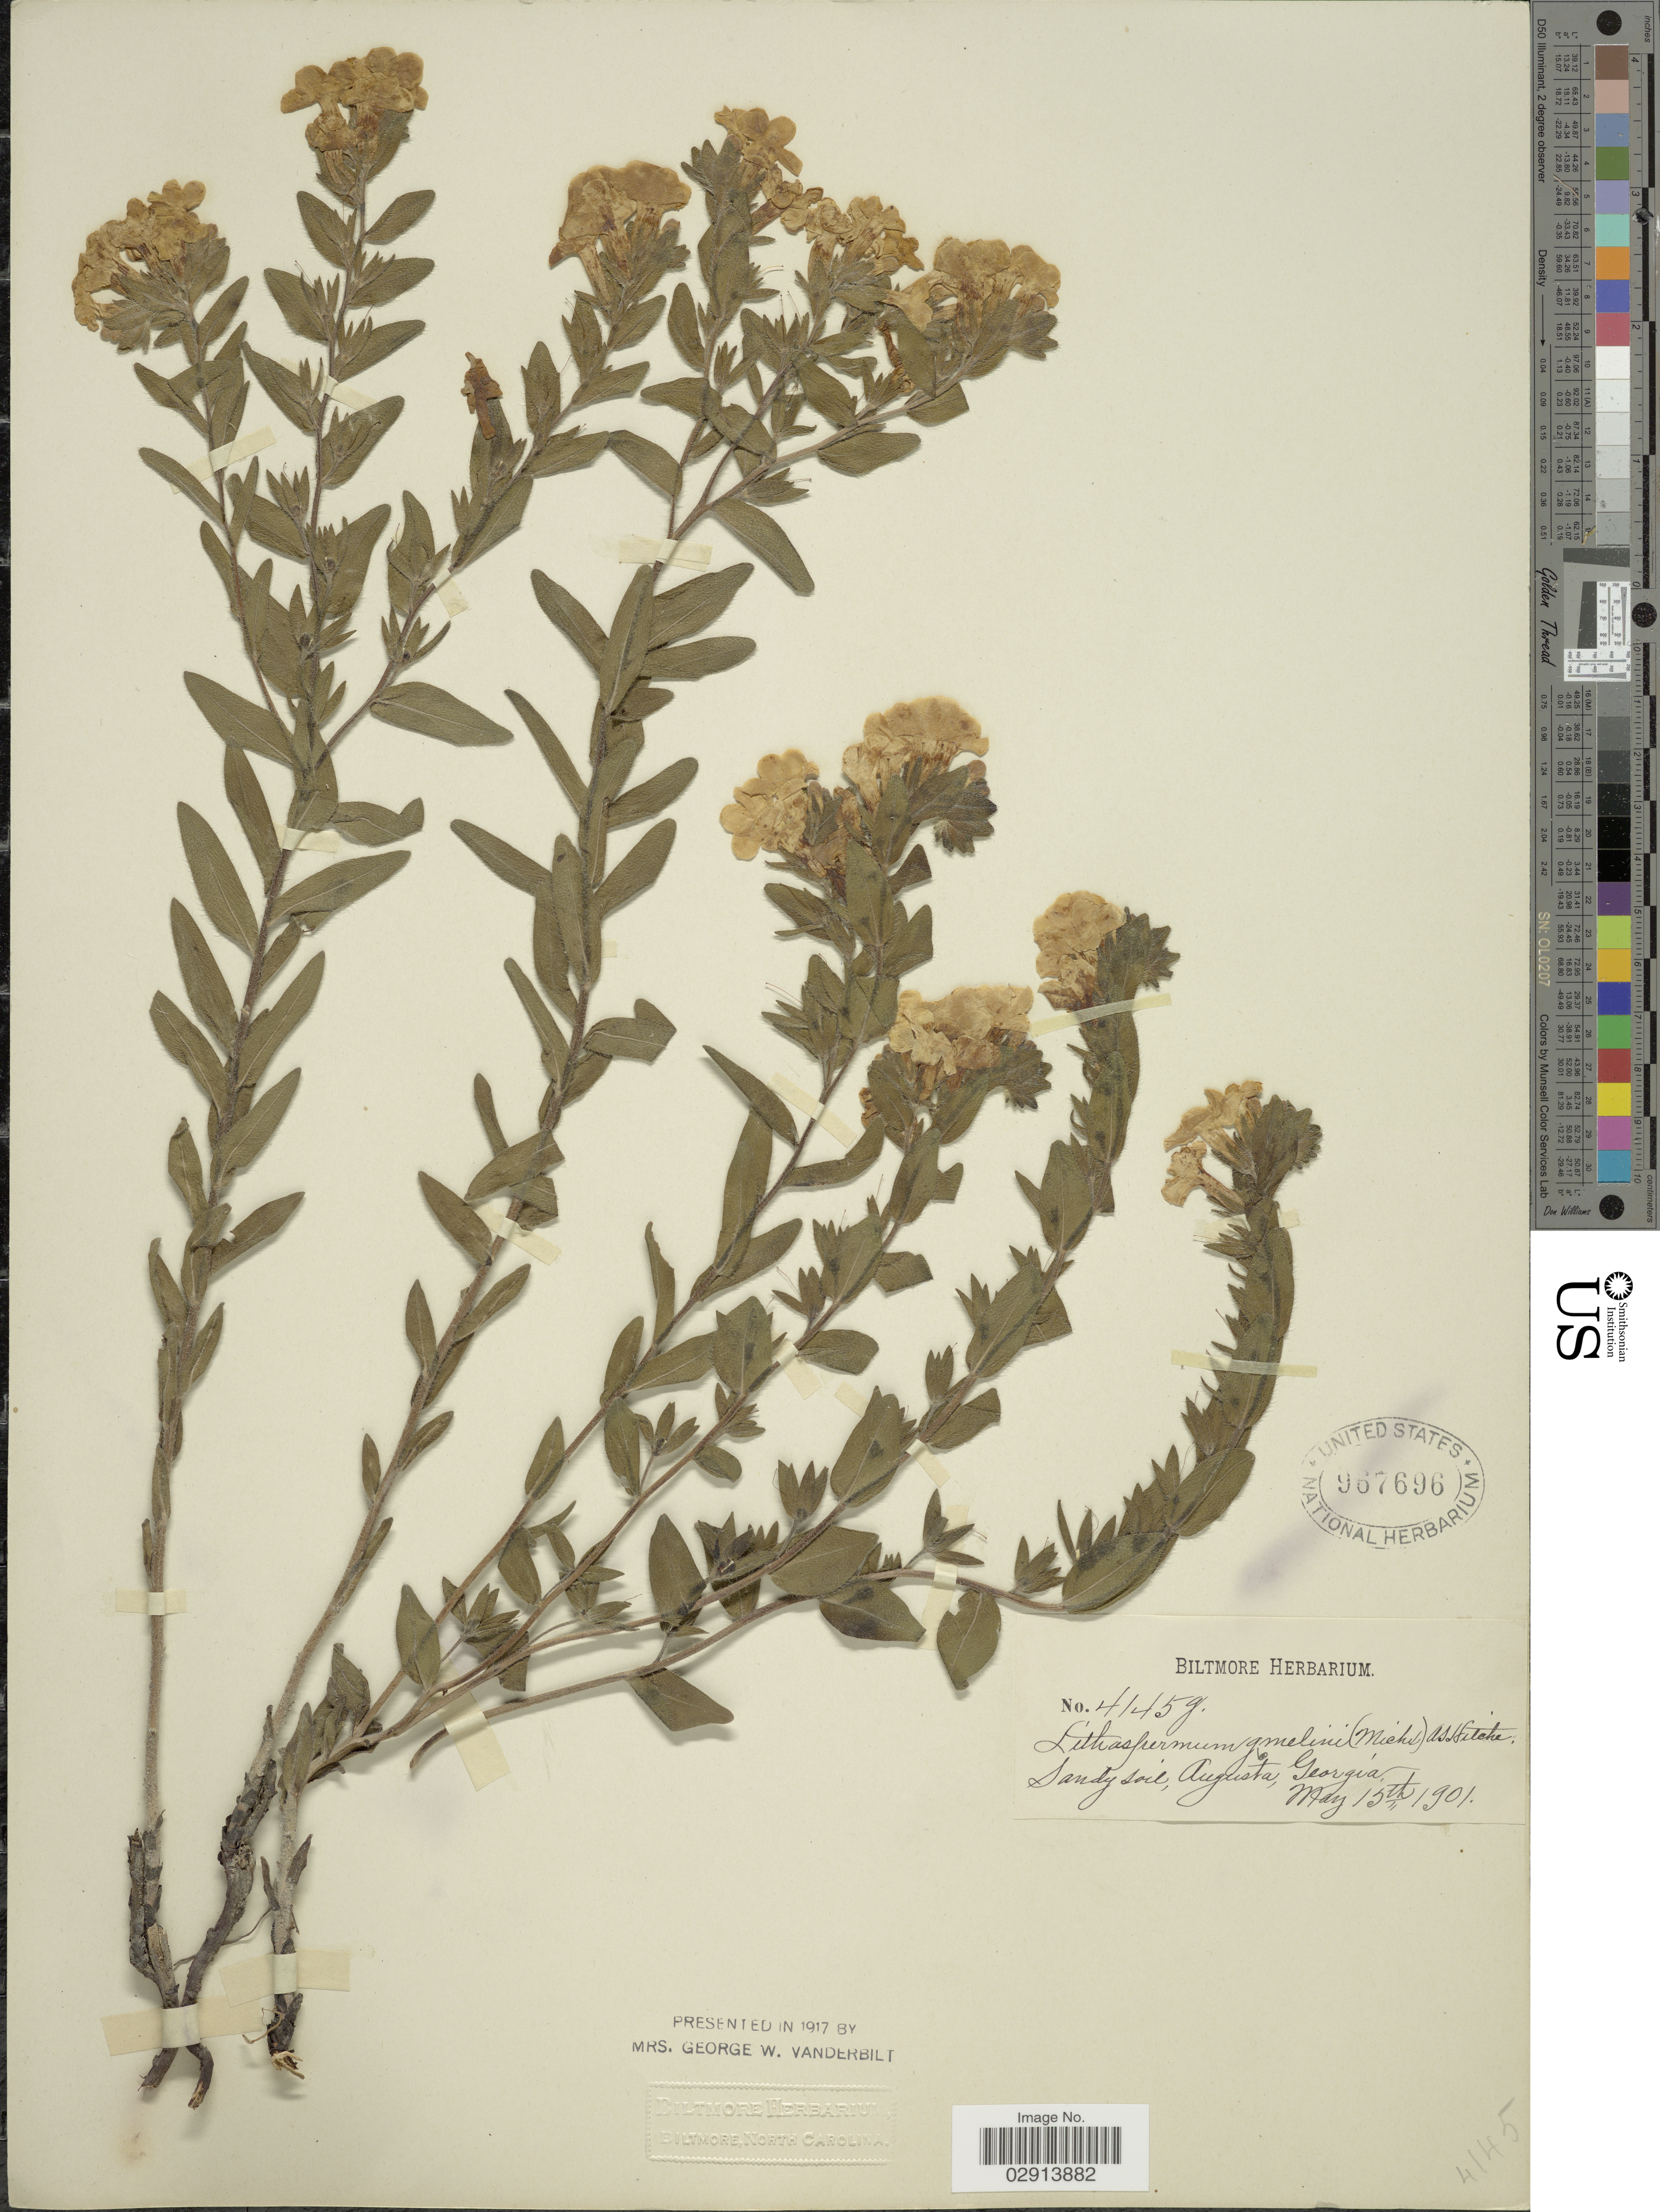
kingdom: Plantae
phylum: Tracheophyta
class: Magnoliopsida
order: Boraginales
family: Boraginaceae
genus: Lithospermum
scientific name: Lithospermum caroliniense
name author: (J.F. Gmel.) MacMill.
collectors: ex herb. Biltmore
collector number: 4145g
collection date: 1901-05-15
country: United States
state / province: Georgia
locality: Augusta.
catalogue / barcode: US 967696